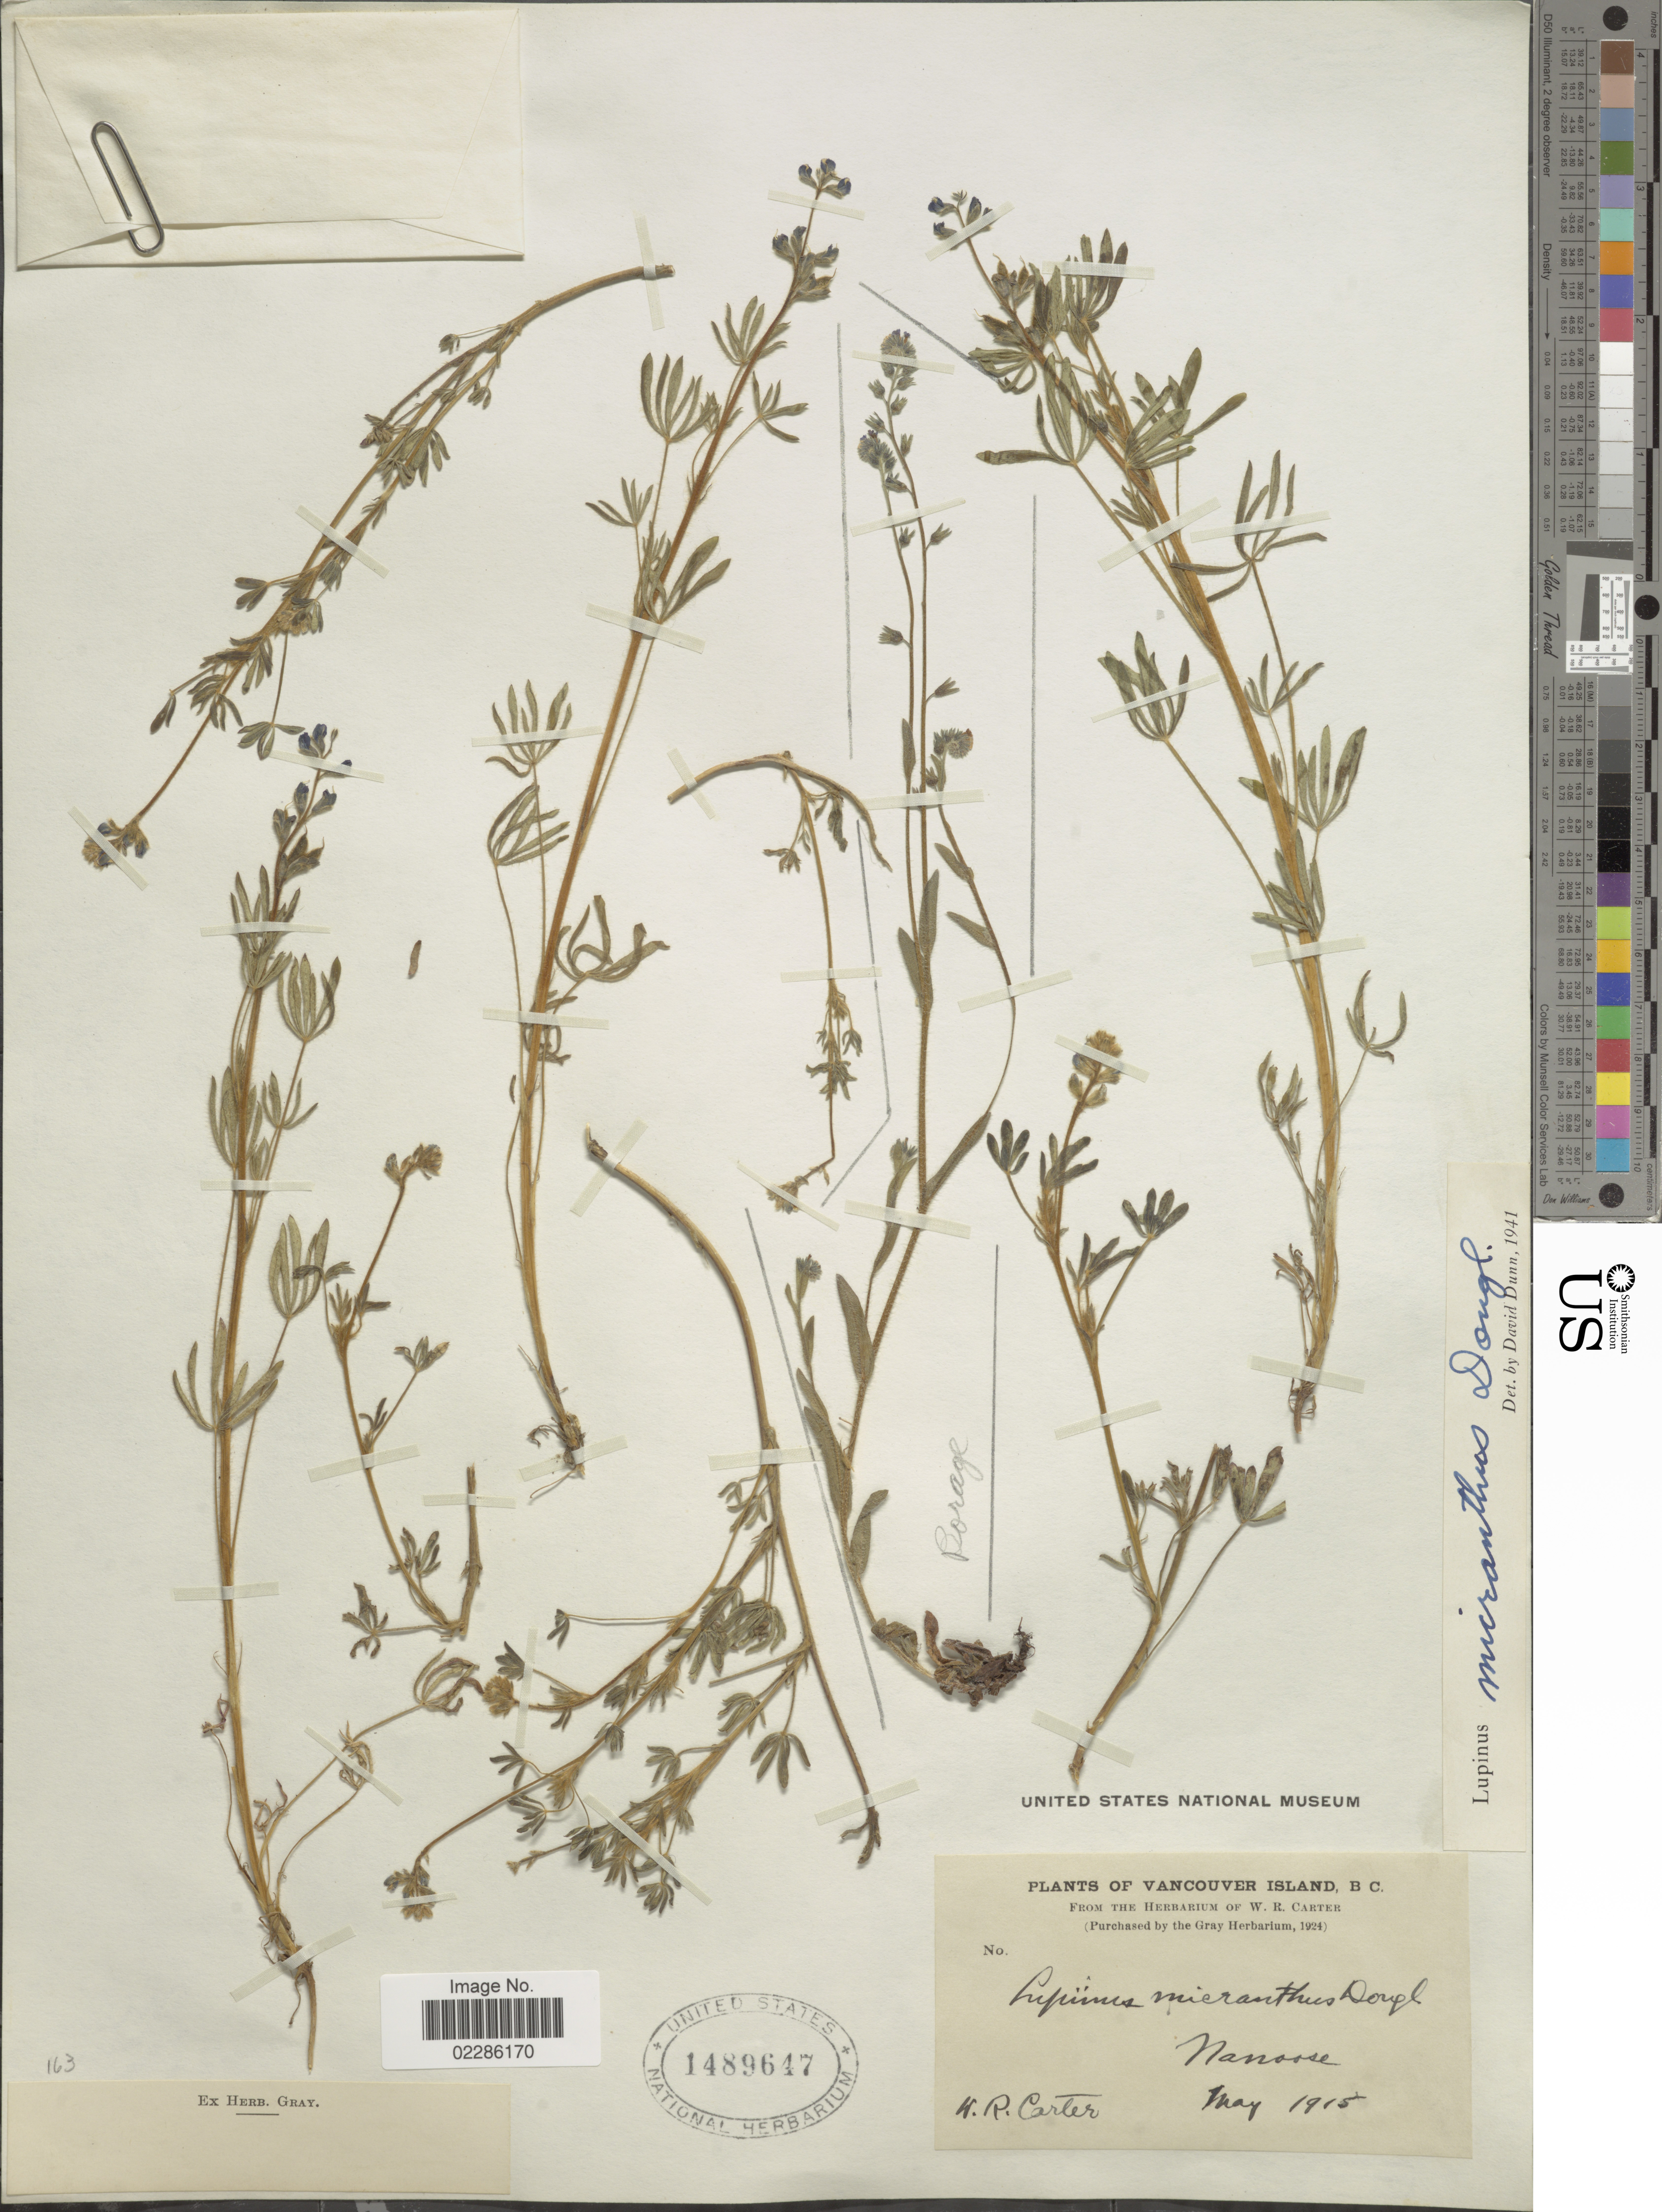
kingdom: Plantae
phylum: Tracheophyta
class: Magnoliopsida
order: Fabales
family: Fabaceae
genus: Lupinus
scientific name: Lupinus micranthus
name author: Douglas ex Lindl.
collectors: W. R. Carter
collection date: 1915-05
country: Canada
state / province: British Columbia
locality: Vancouver Island, Nanoose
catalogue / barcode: US 1489647